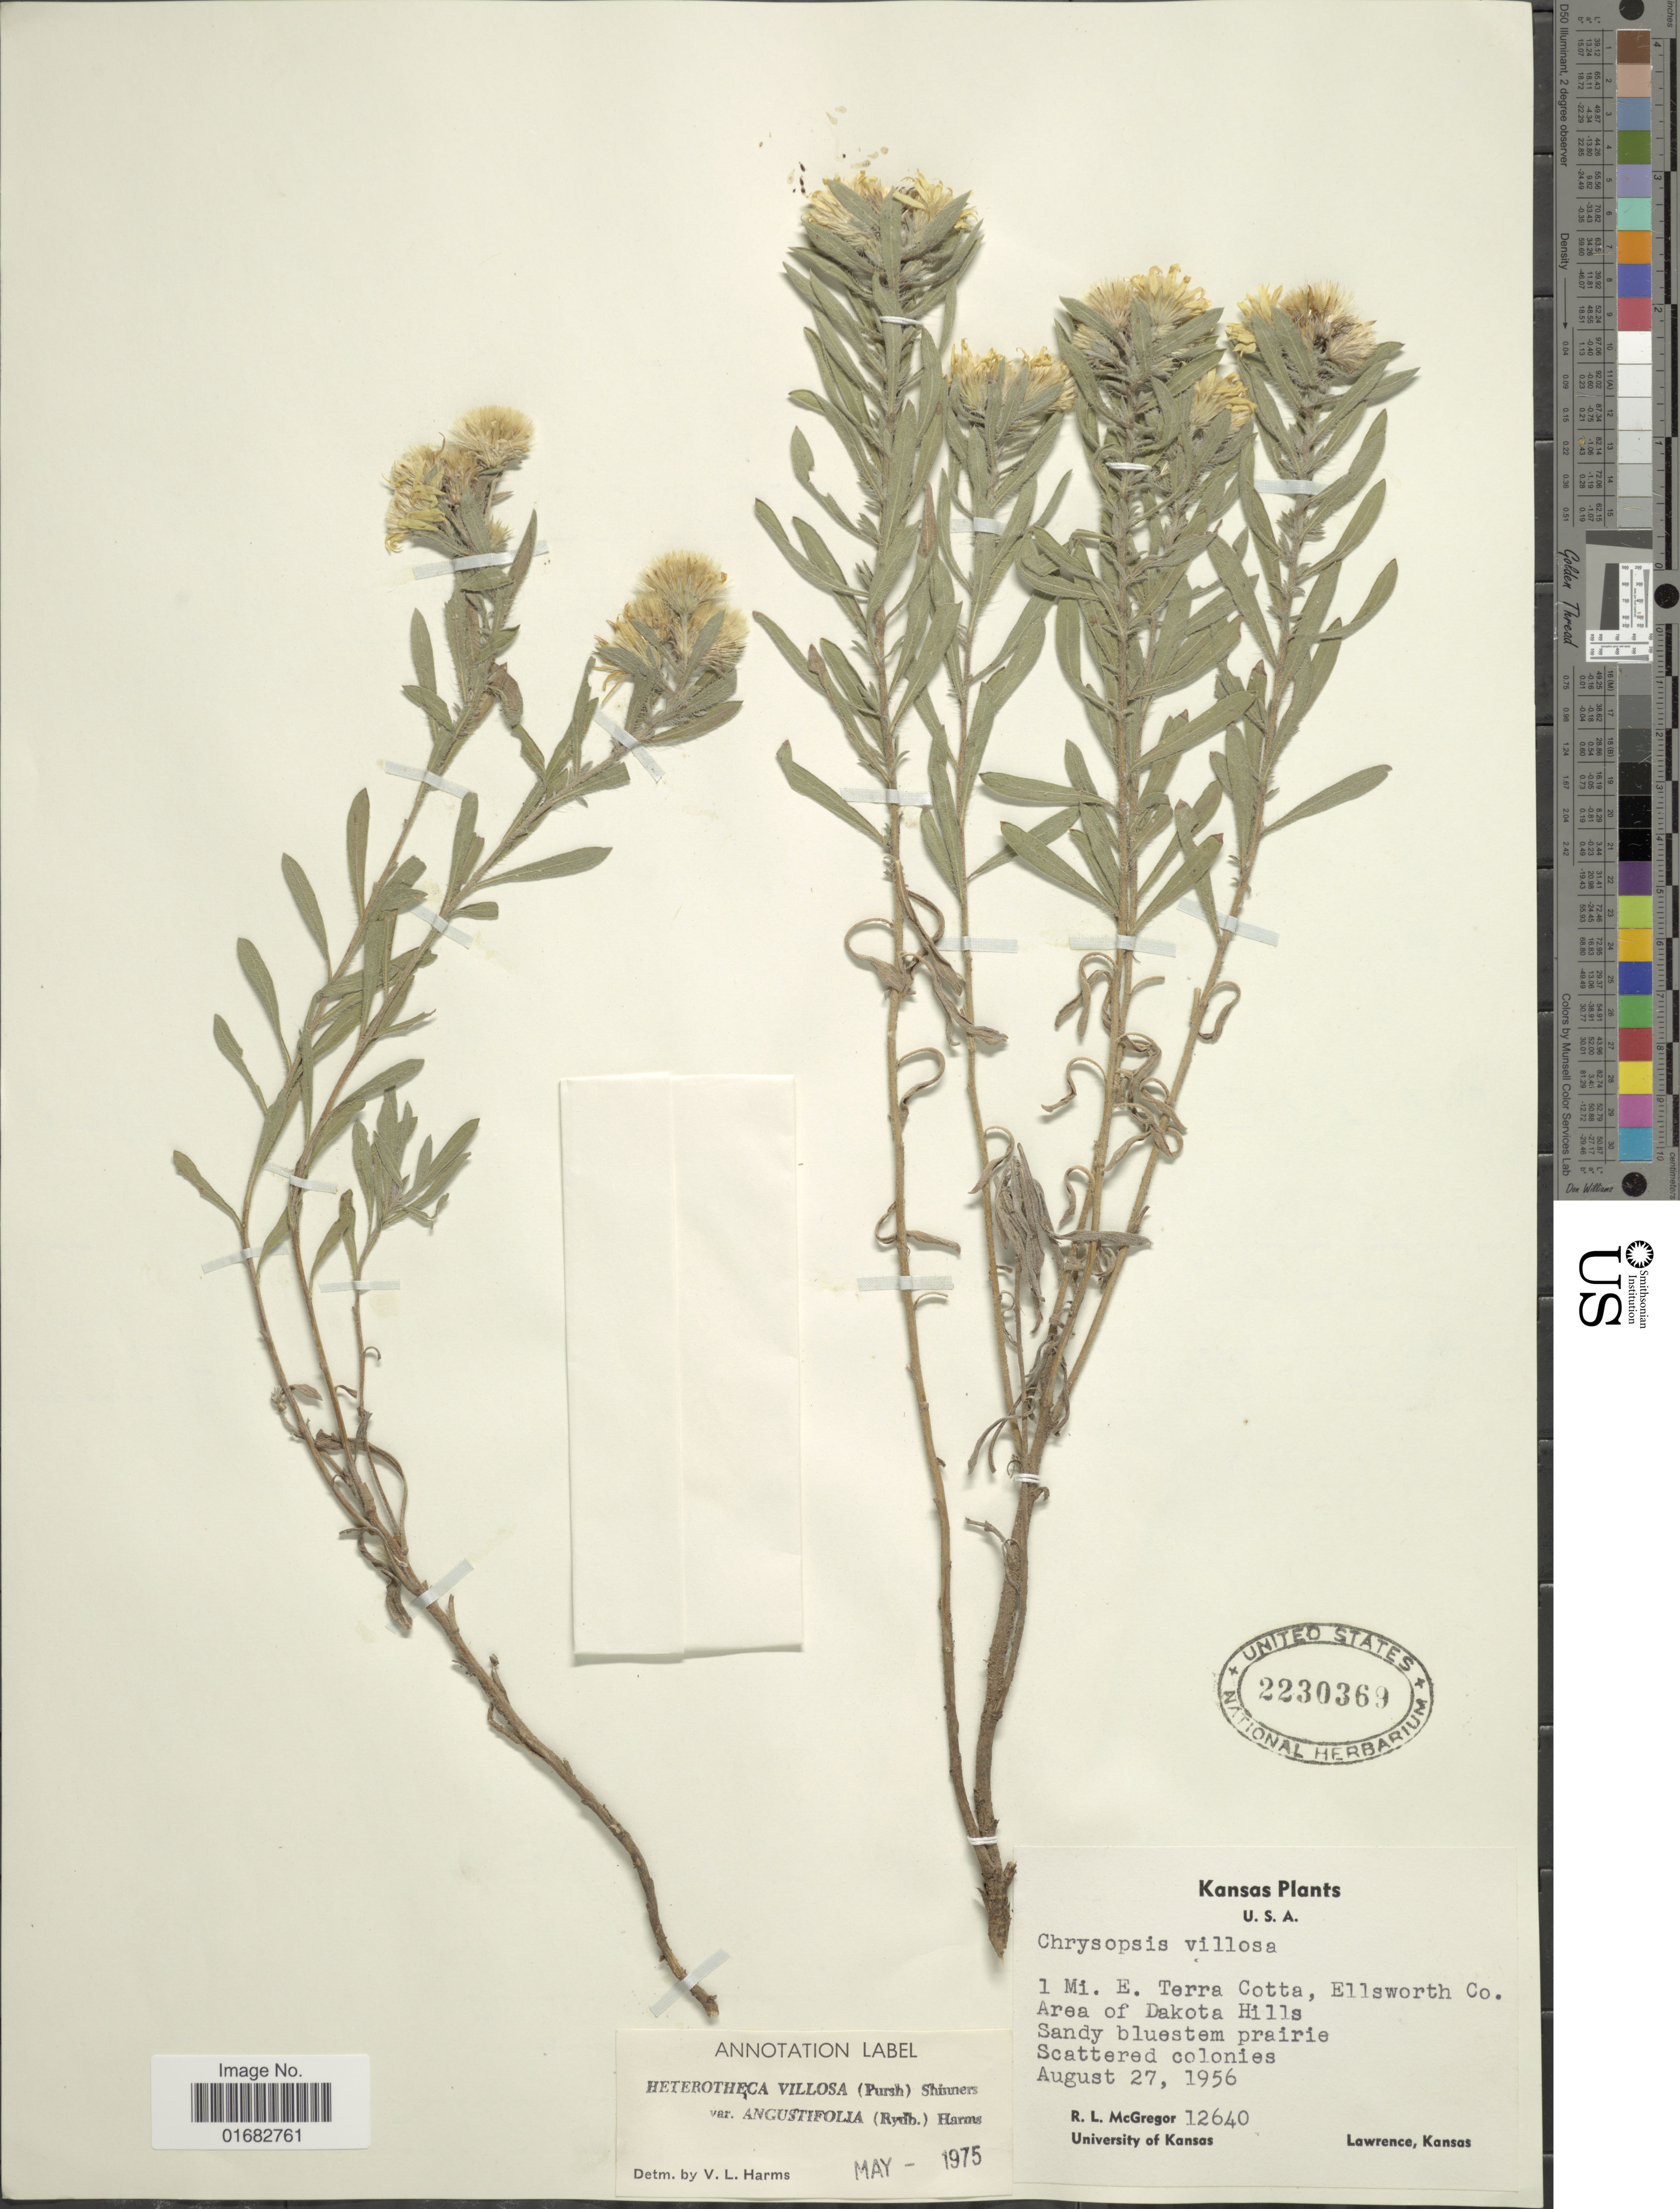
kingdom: Plantae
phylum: Tracheophyta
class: Magnoliopsida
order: Asterales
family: Asteraceae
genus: Heterotheca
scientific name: Heterotheca villosa var. angustifolia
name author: (Rydb.) V.L. Harms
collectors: R. McGregor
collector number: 12640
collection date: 1956-08-27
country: United States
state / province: Kansas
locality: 1 Mi. E. Terra Cotta, Ellsworth Co. Area of Dakota Hills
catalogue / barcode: US 2230369